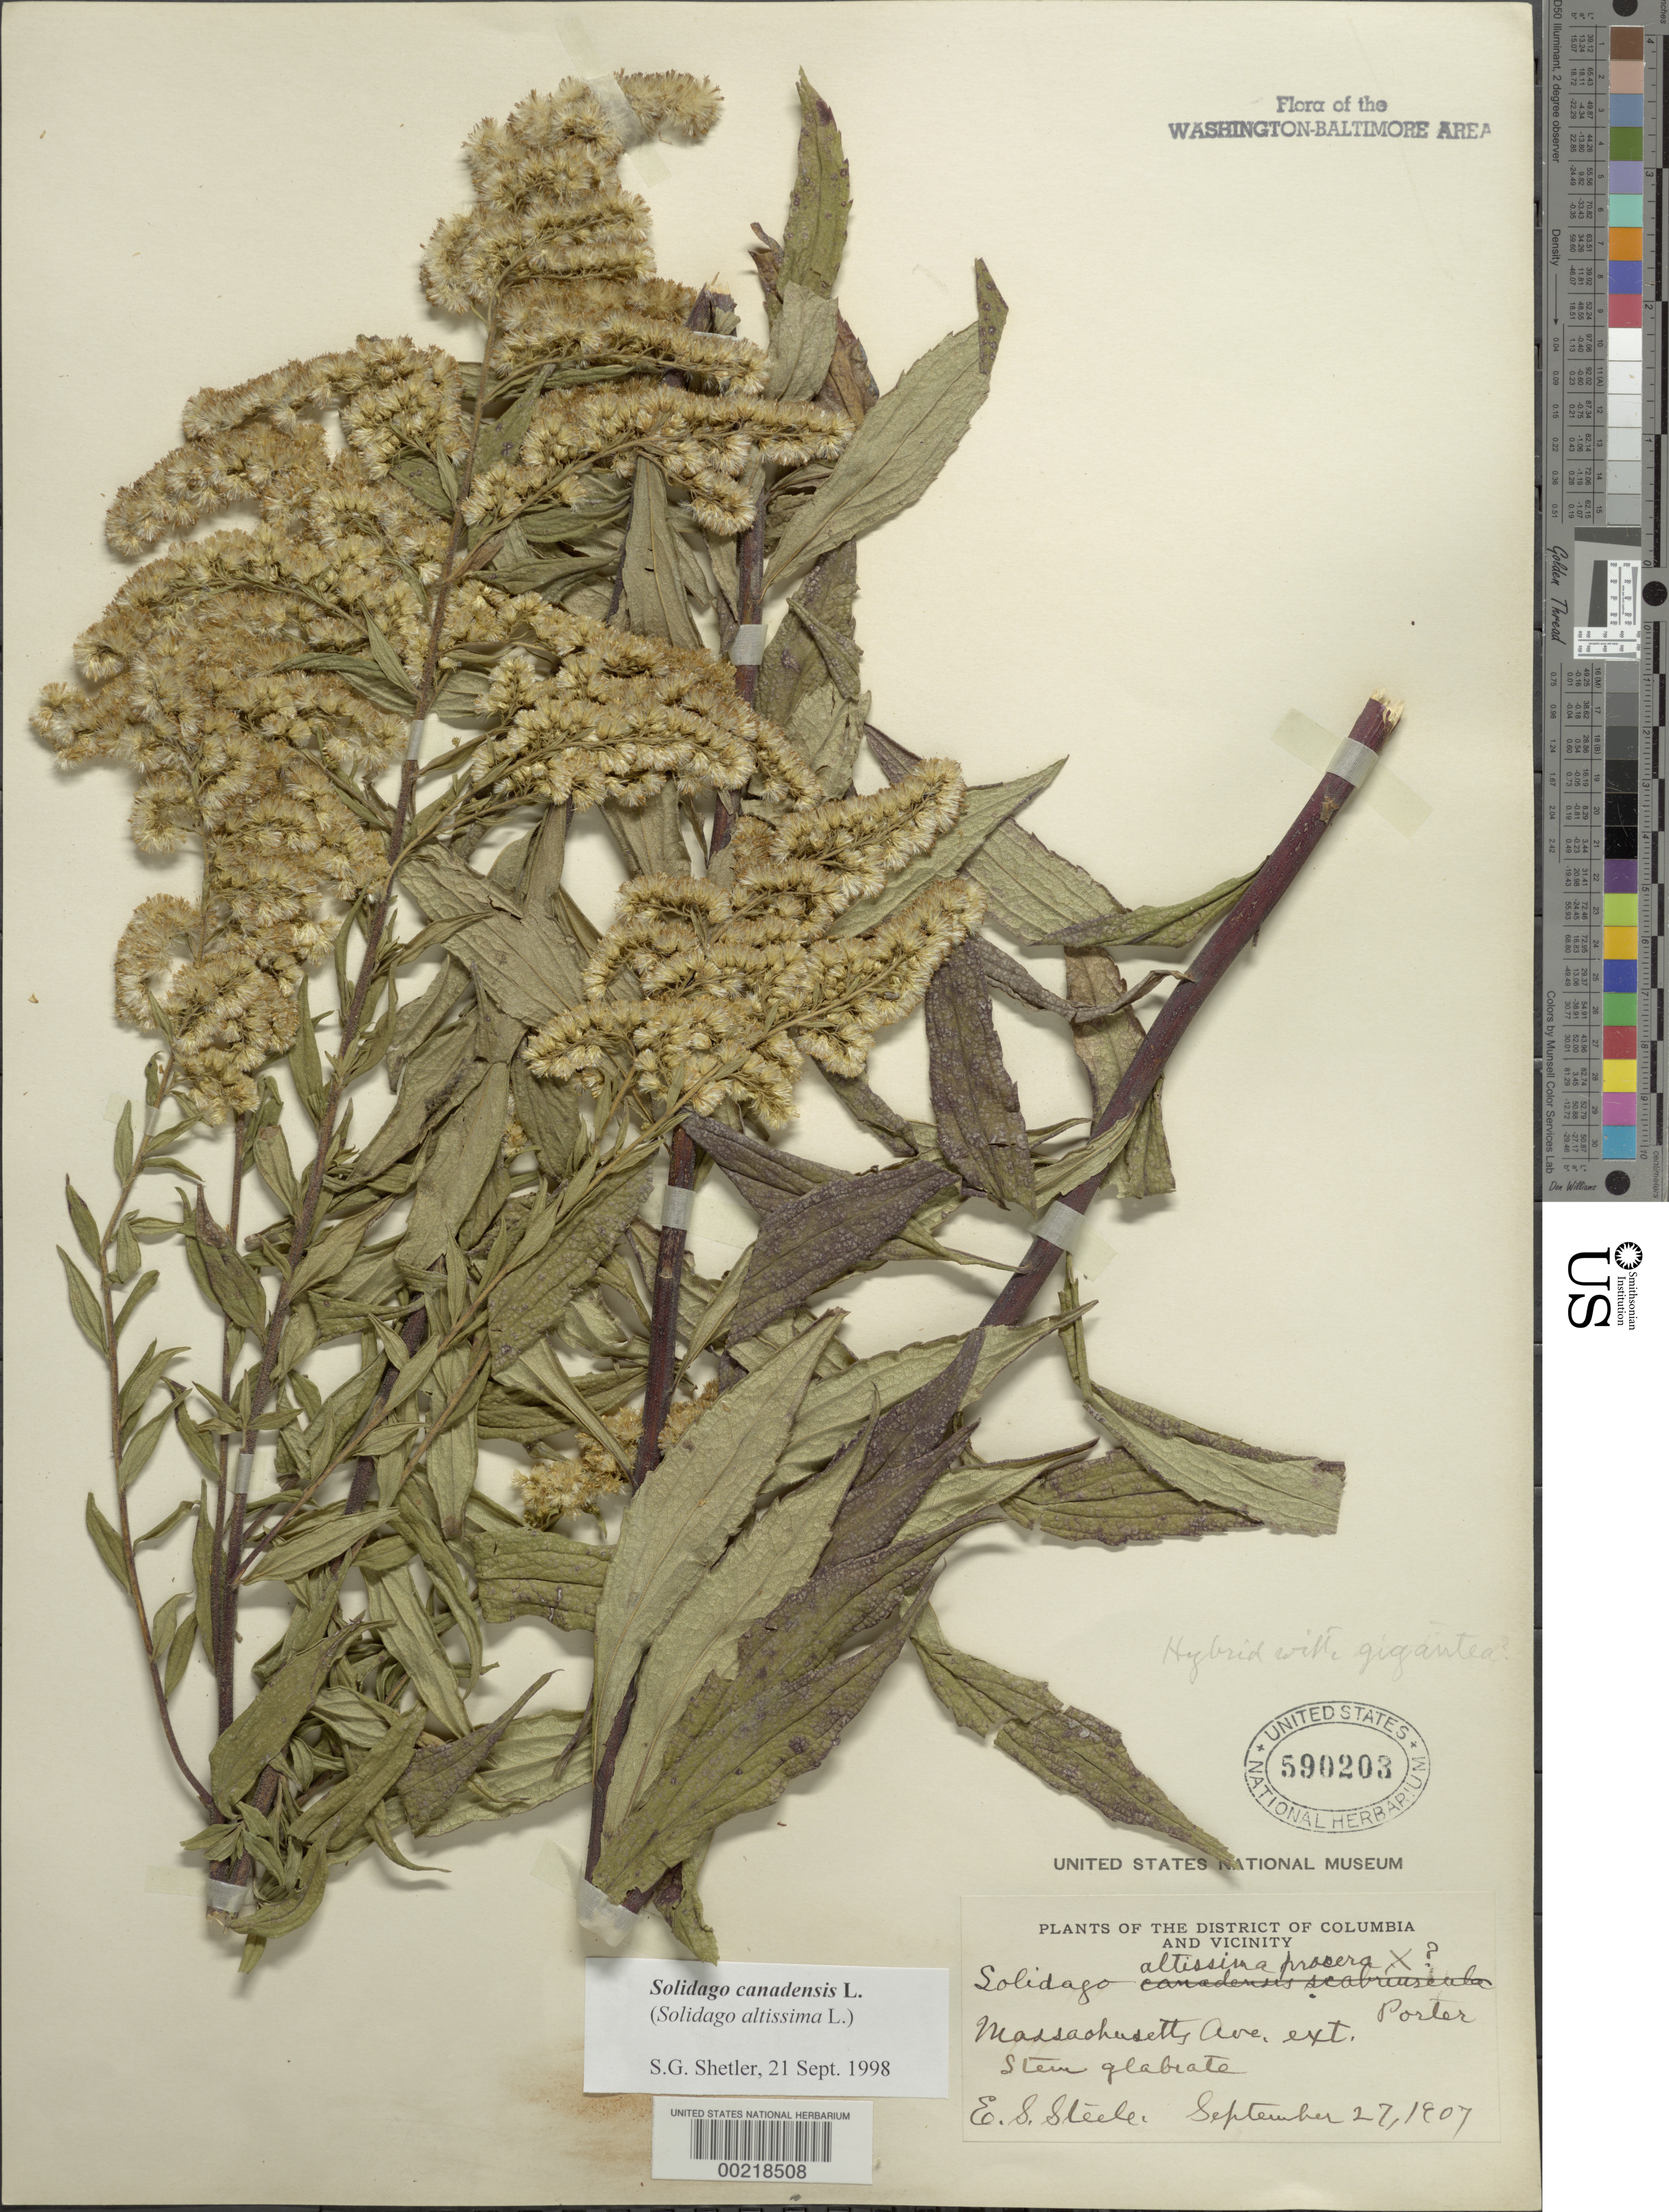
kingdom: Plantae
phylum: Tracheophyta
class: Magnoliopsida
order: Asterales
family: Asteraceae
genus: Solidago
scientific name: Solidago canadensis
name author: L.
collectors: E. Steele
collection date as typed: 27 Sep 1907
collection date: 1907-09-27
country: United States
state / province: District of Columbia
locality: Mass. Ave. ext.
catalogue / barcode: US 590203